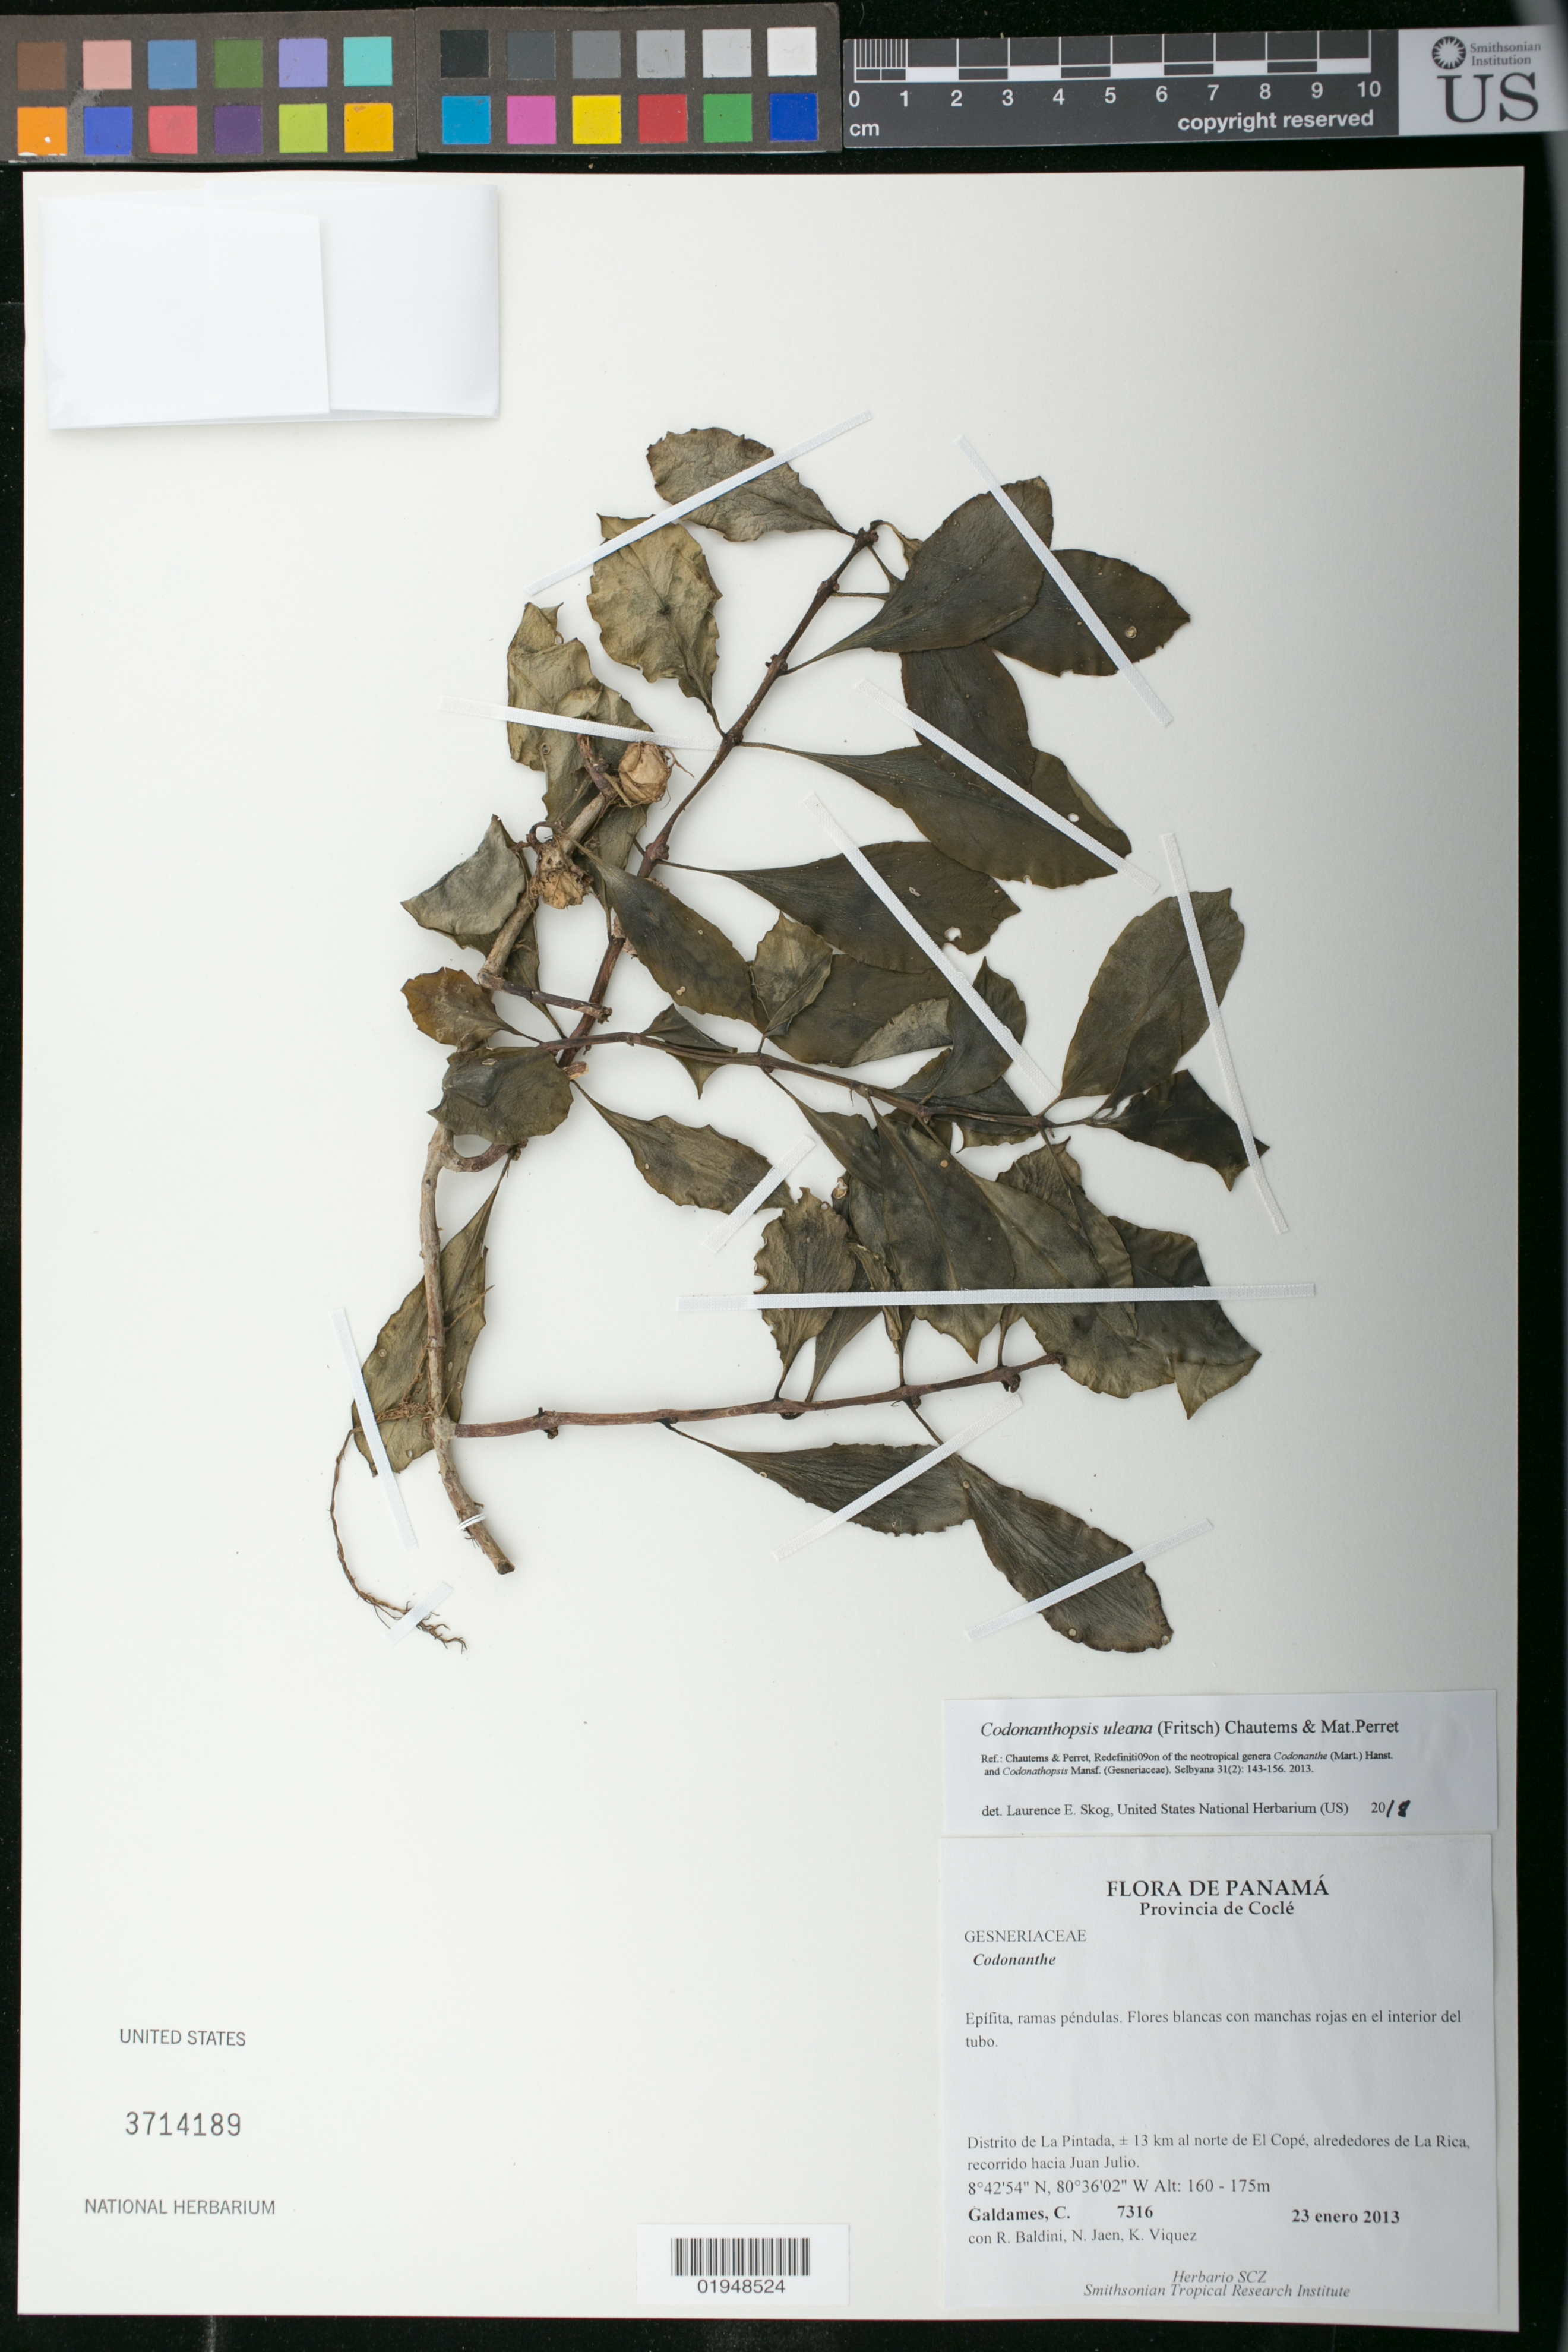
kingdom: Plantae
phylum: Tracheophyta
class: Magnoliopsida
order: Lamiales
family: Gesneriaceae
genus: Codonanthopsis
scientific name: Codonanthopsis uleana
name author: (Fritsch) Chautems & Mat.Perret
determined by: Skog, Laurence E.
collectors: C. Galdames, R. Baldini, N. Jaén & K. Viquez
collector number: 7316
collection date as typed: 23 enero 2013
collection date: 2013-01-23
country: Panama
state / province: Coclé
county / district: La Pintada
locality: El Cope, +- 13 km al norte de, alrededores de La Rica, recorrido hacia Juan Julio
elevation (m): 160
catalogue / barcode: US 3714189